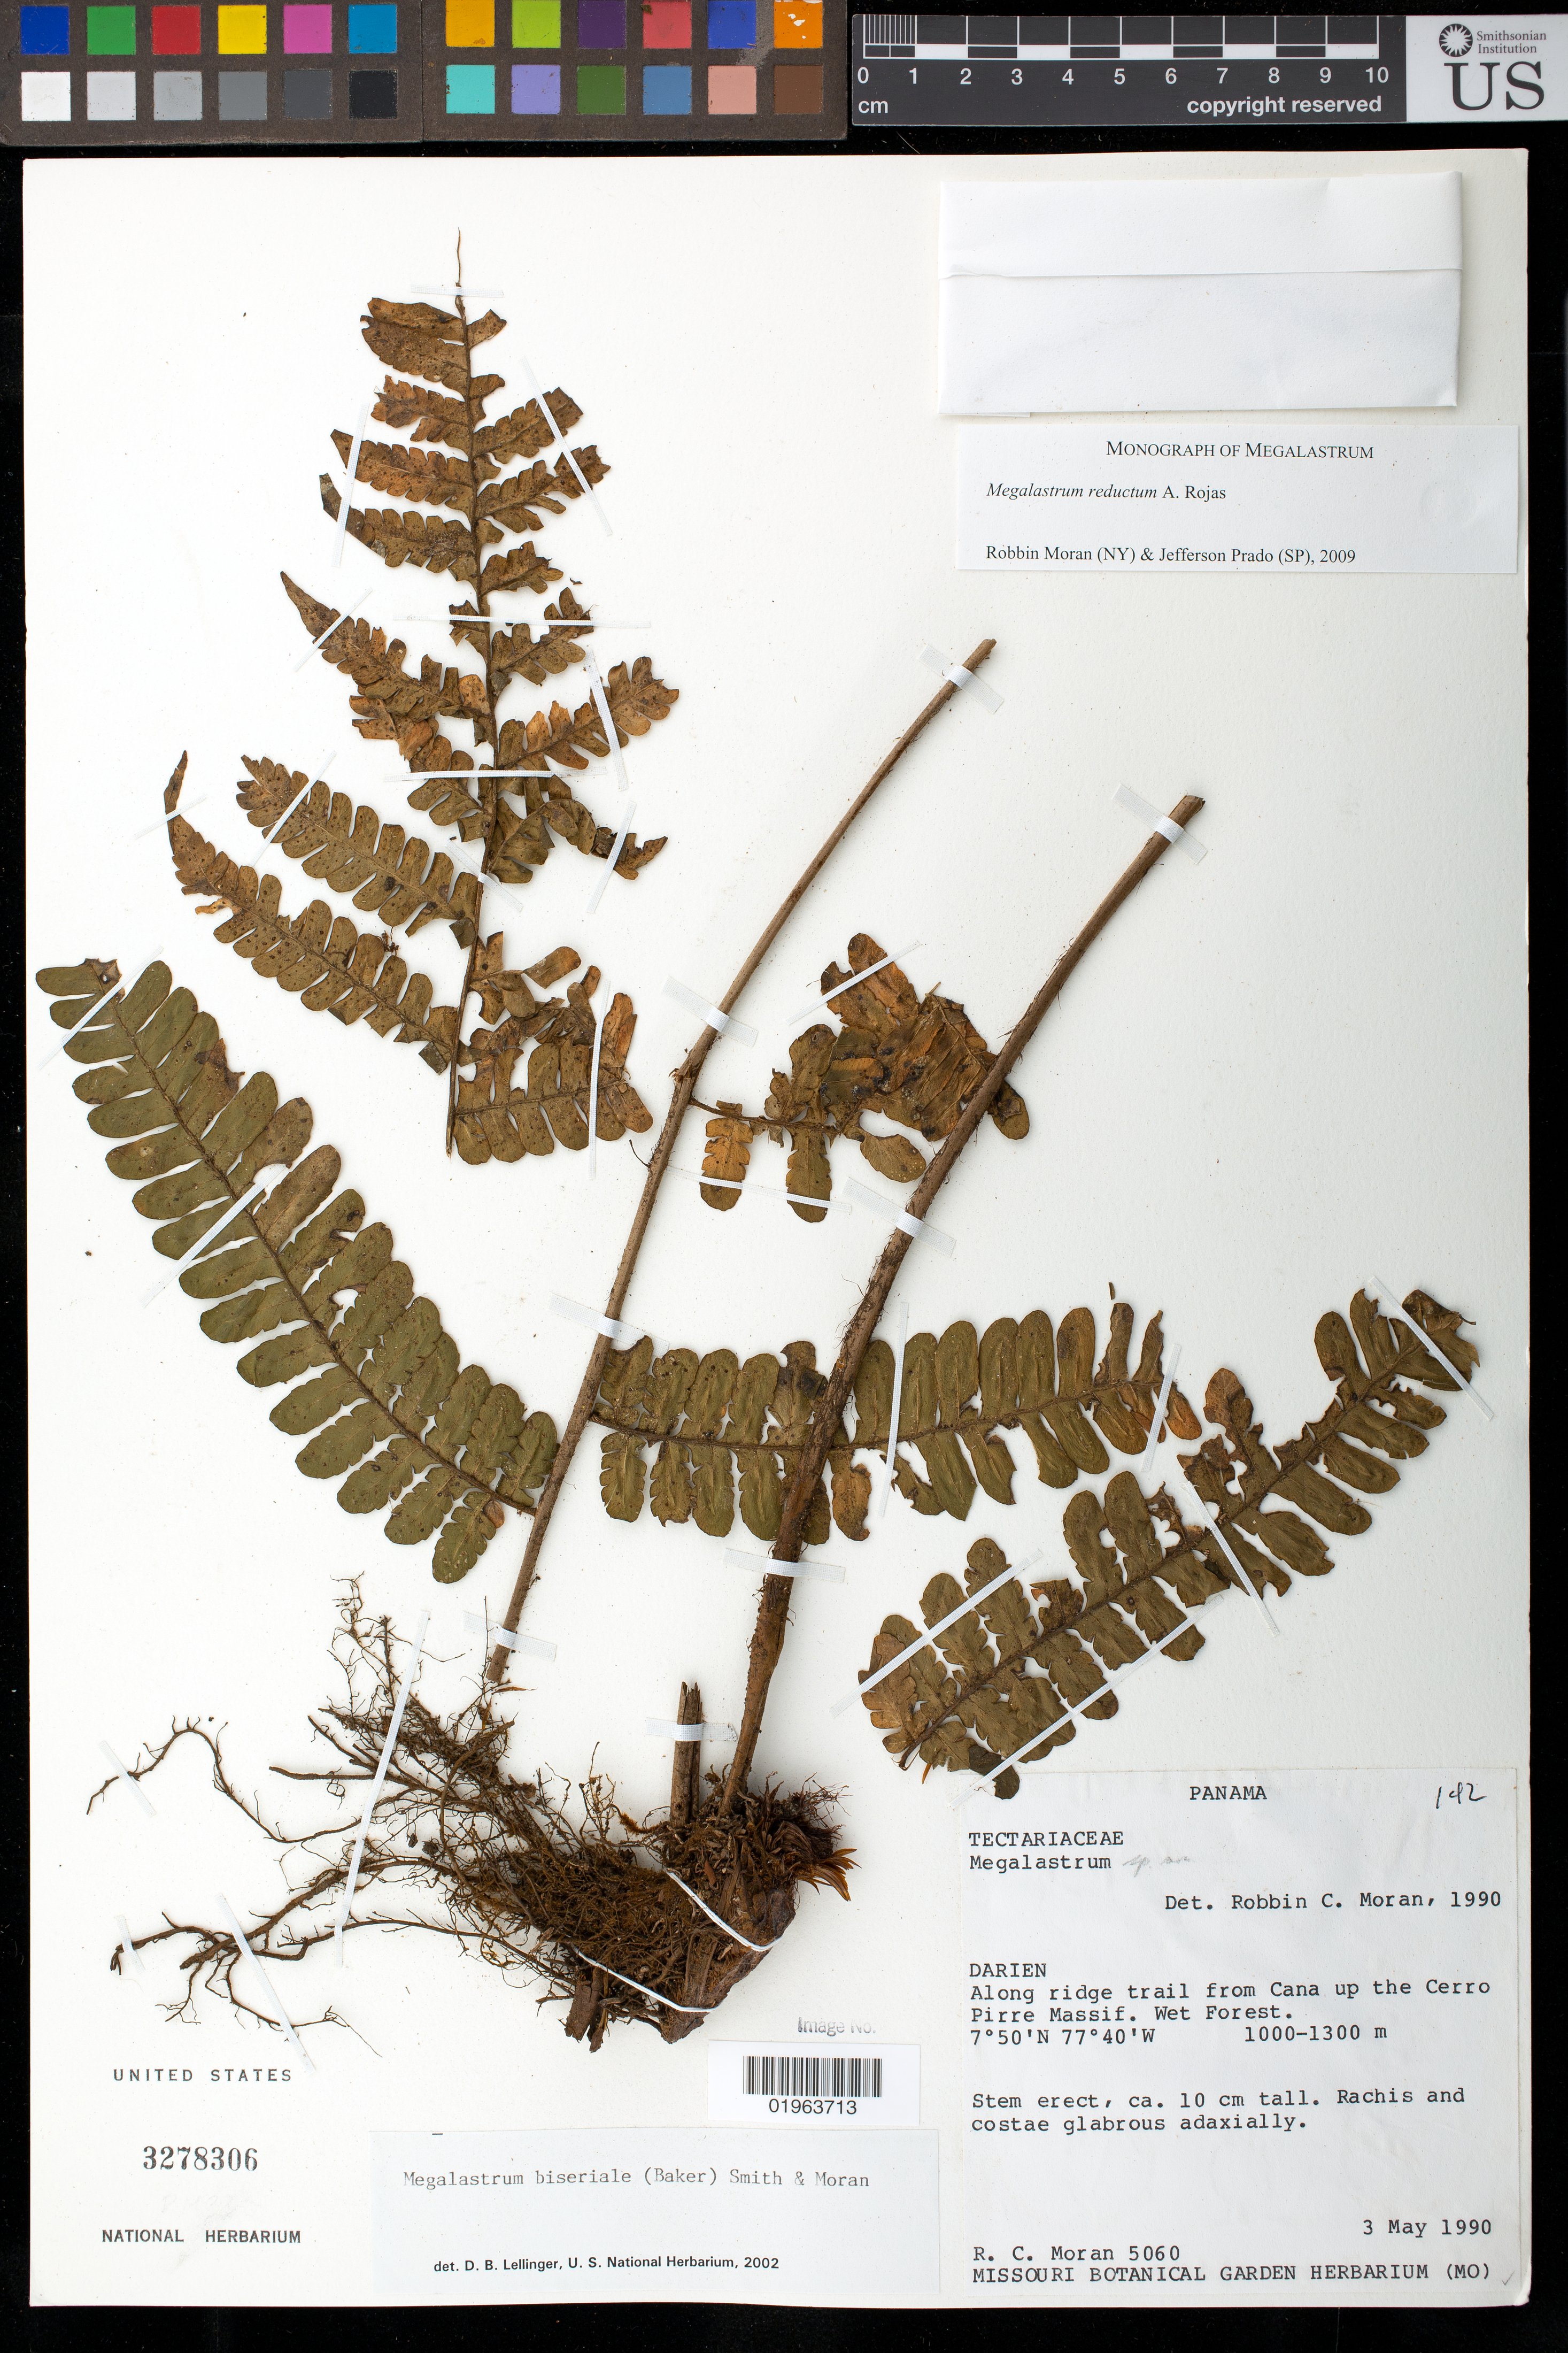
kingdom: Plantae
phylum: Tracheophyta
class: Polypodiopsida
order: Polypodiales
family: Dryopteridaceae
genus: Megalastrum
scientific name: Megalastrum reductum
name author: A. Rojas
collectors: R. Moran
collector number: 5060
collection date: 1990-05-03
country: Panama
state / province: Darién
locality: Along ridge trail from Cana up the Cerro Pirre Massif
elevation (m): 1000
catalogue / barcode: US 3278306